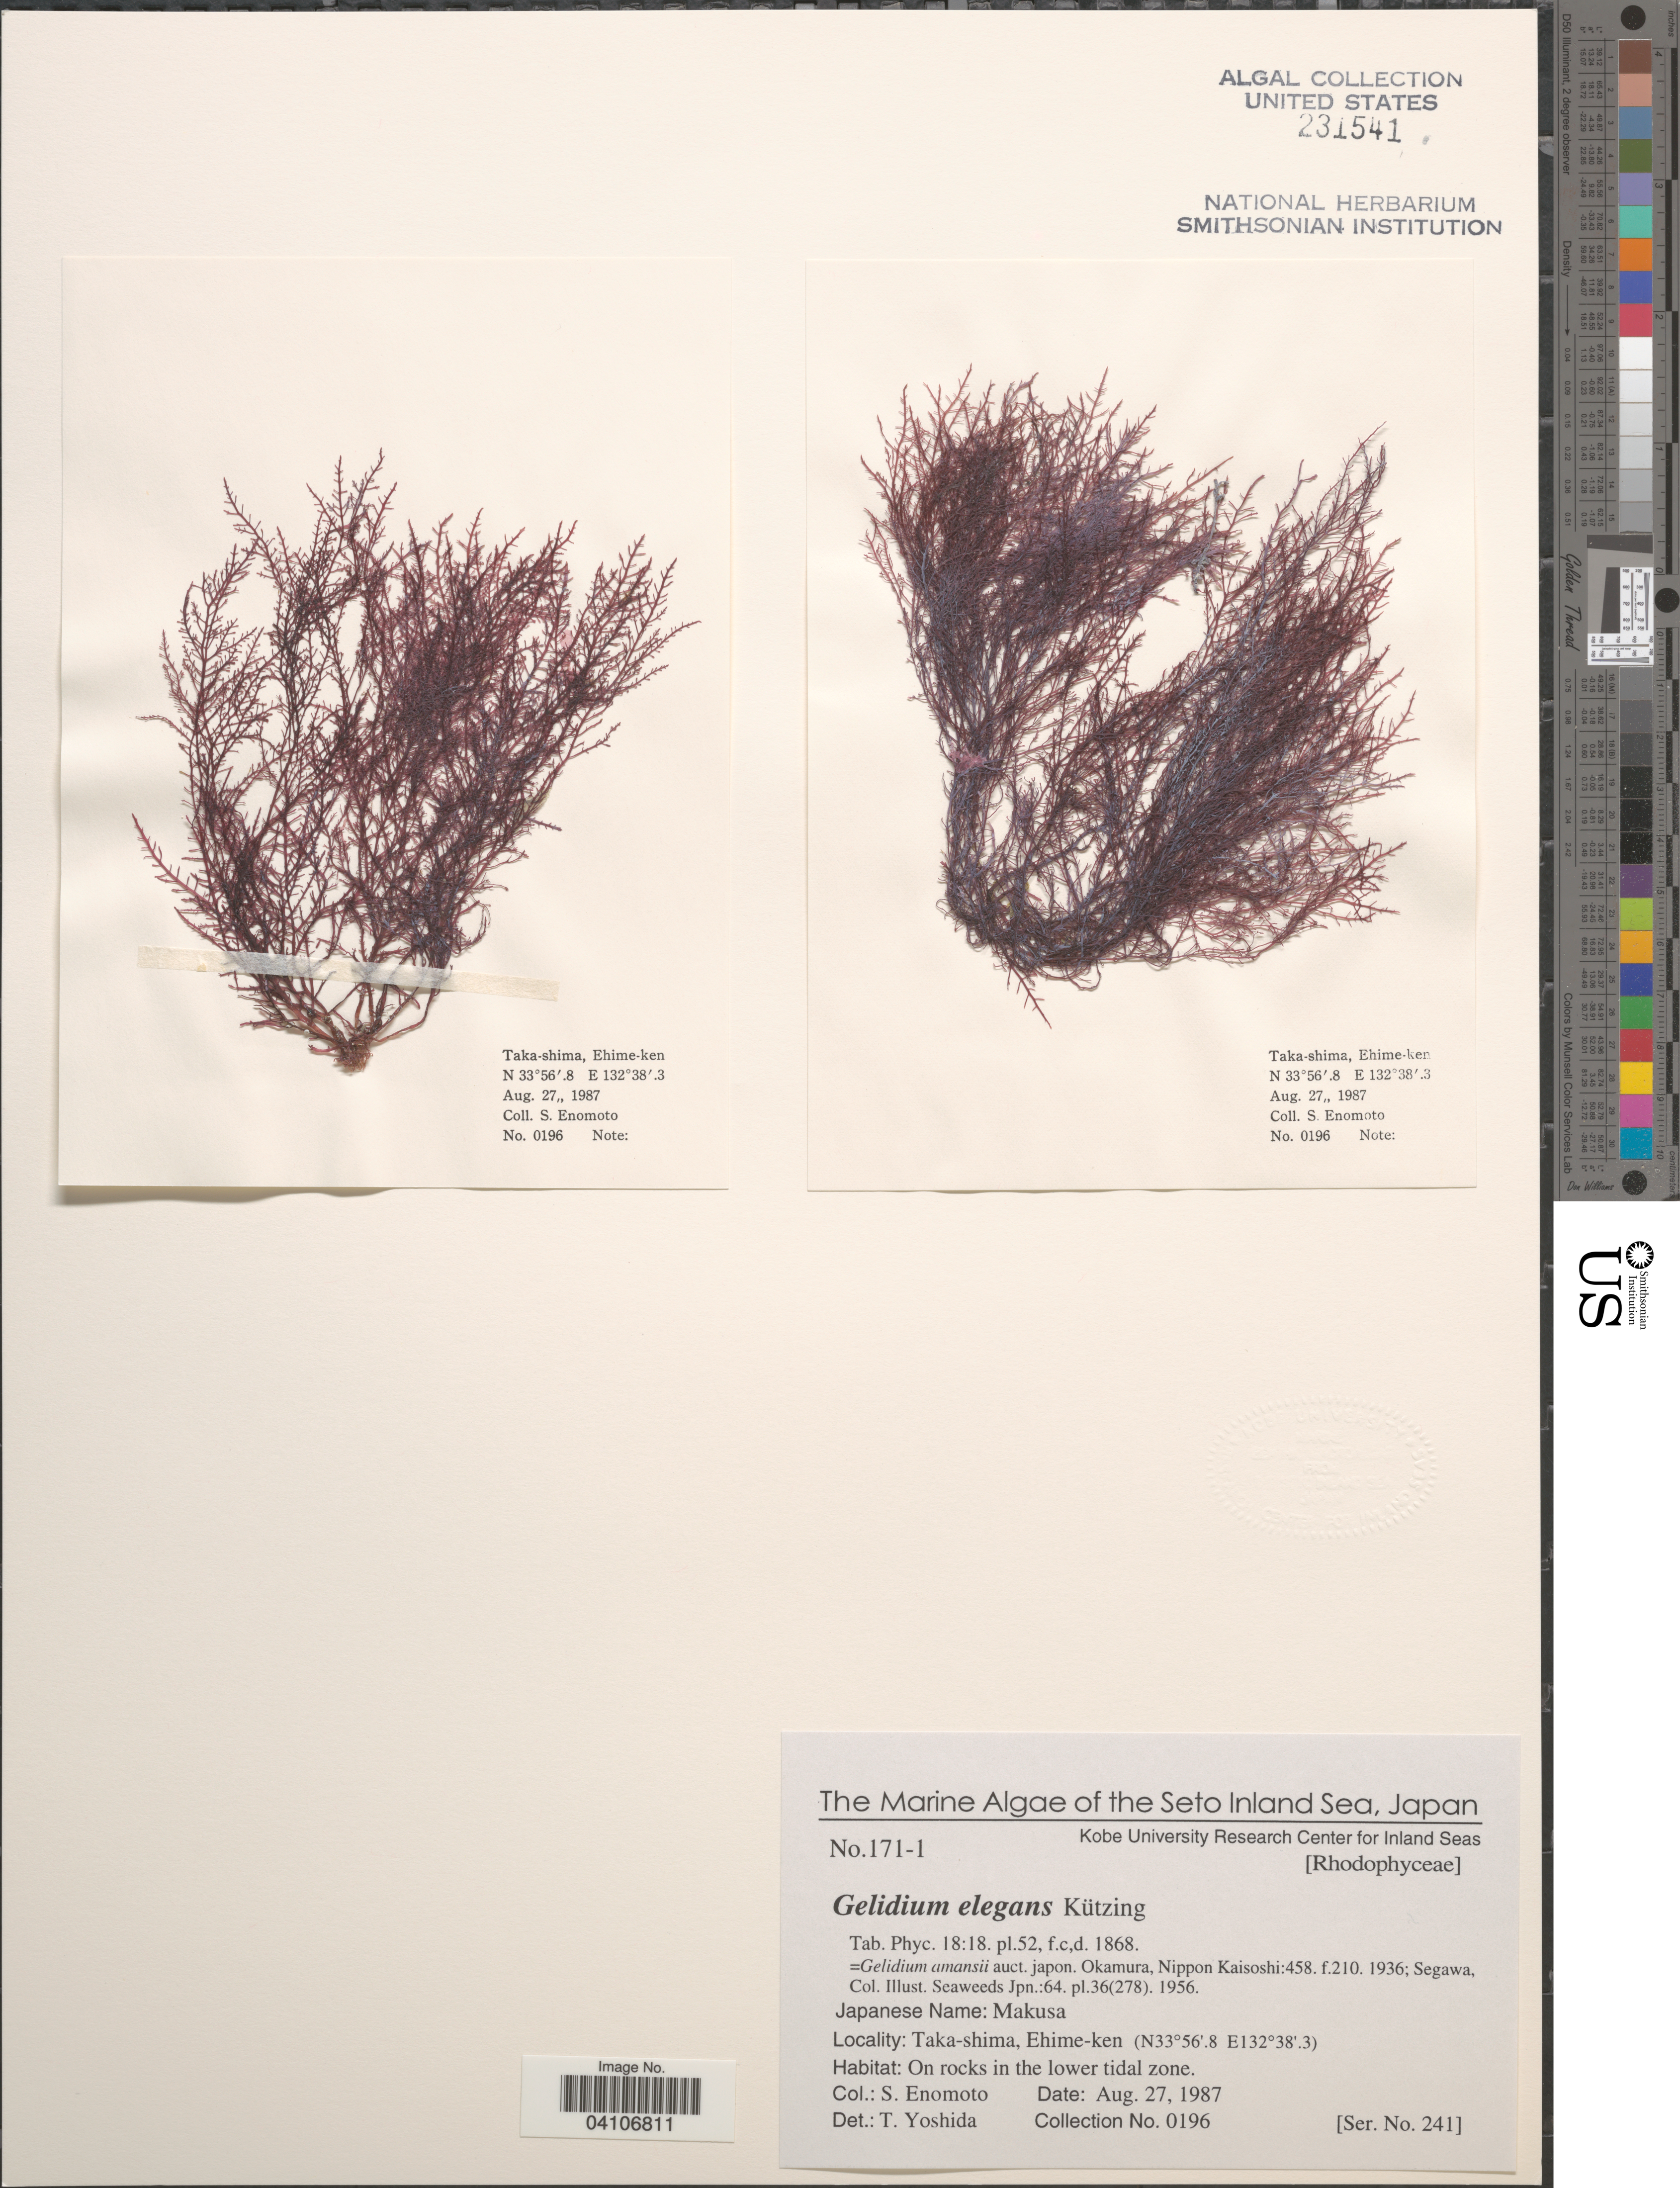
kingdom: Plantae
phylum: Rhodophyta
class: Florideophyceae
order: Gelidiales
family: Gelidiaceae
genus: Gelidium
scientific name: Gelidium elegans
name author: Kütz.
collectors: S. Enomoto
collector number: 0196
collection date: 1987-08-27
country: Japan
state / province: Ehime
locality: The Seto Inland Sea. Taka-shima, Ehime-ken. On rocks in the lower tidal zone.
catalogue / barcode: US 231541